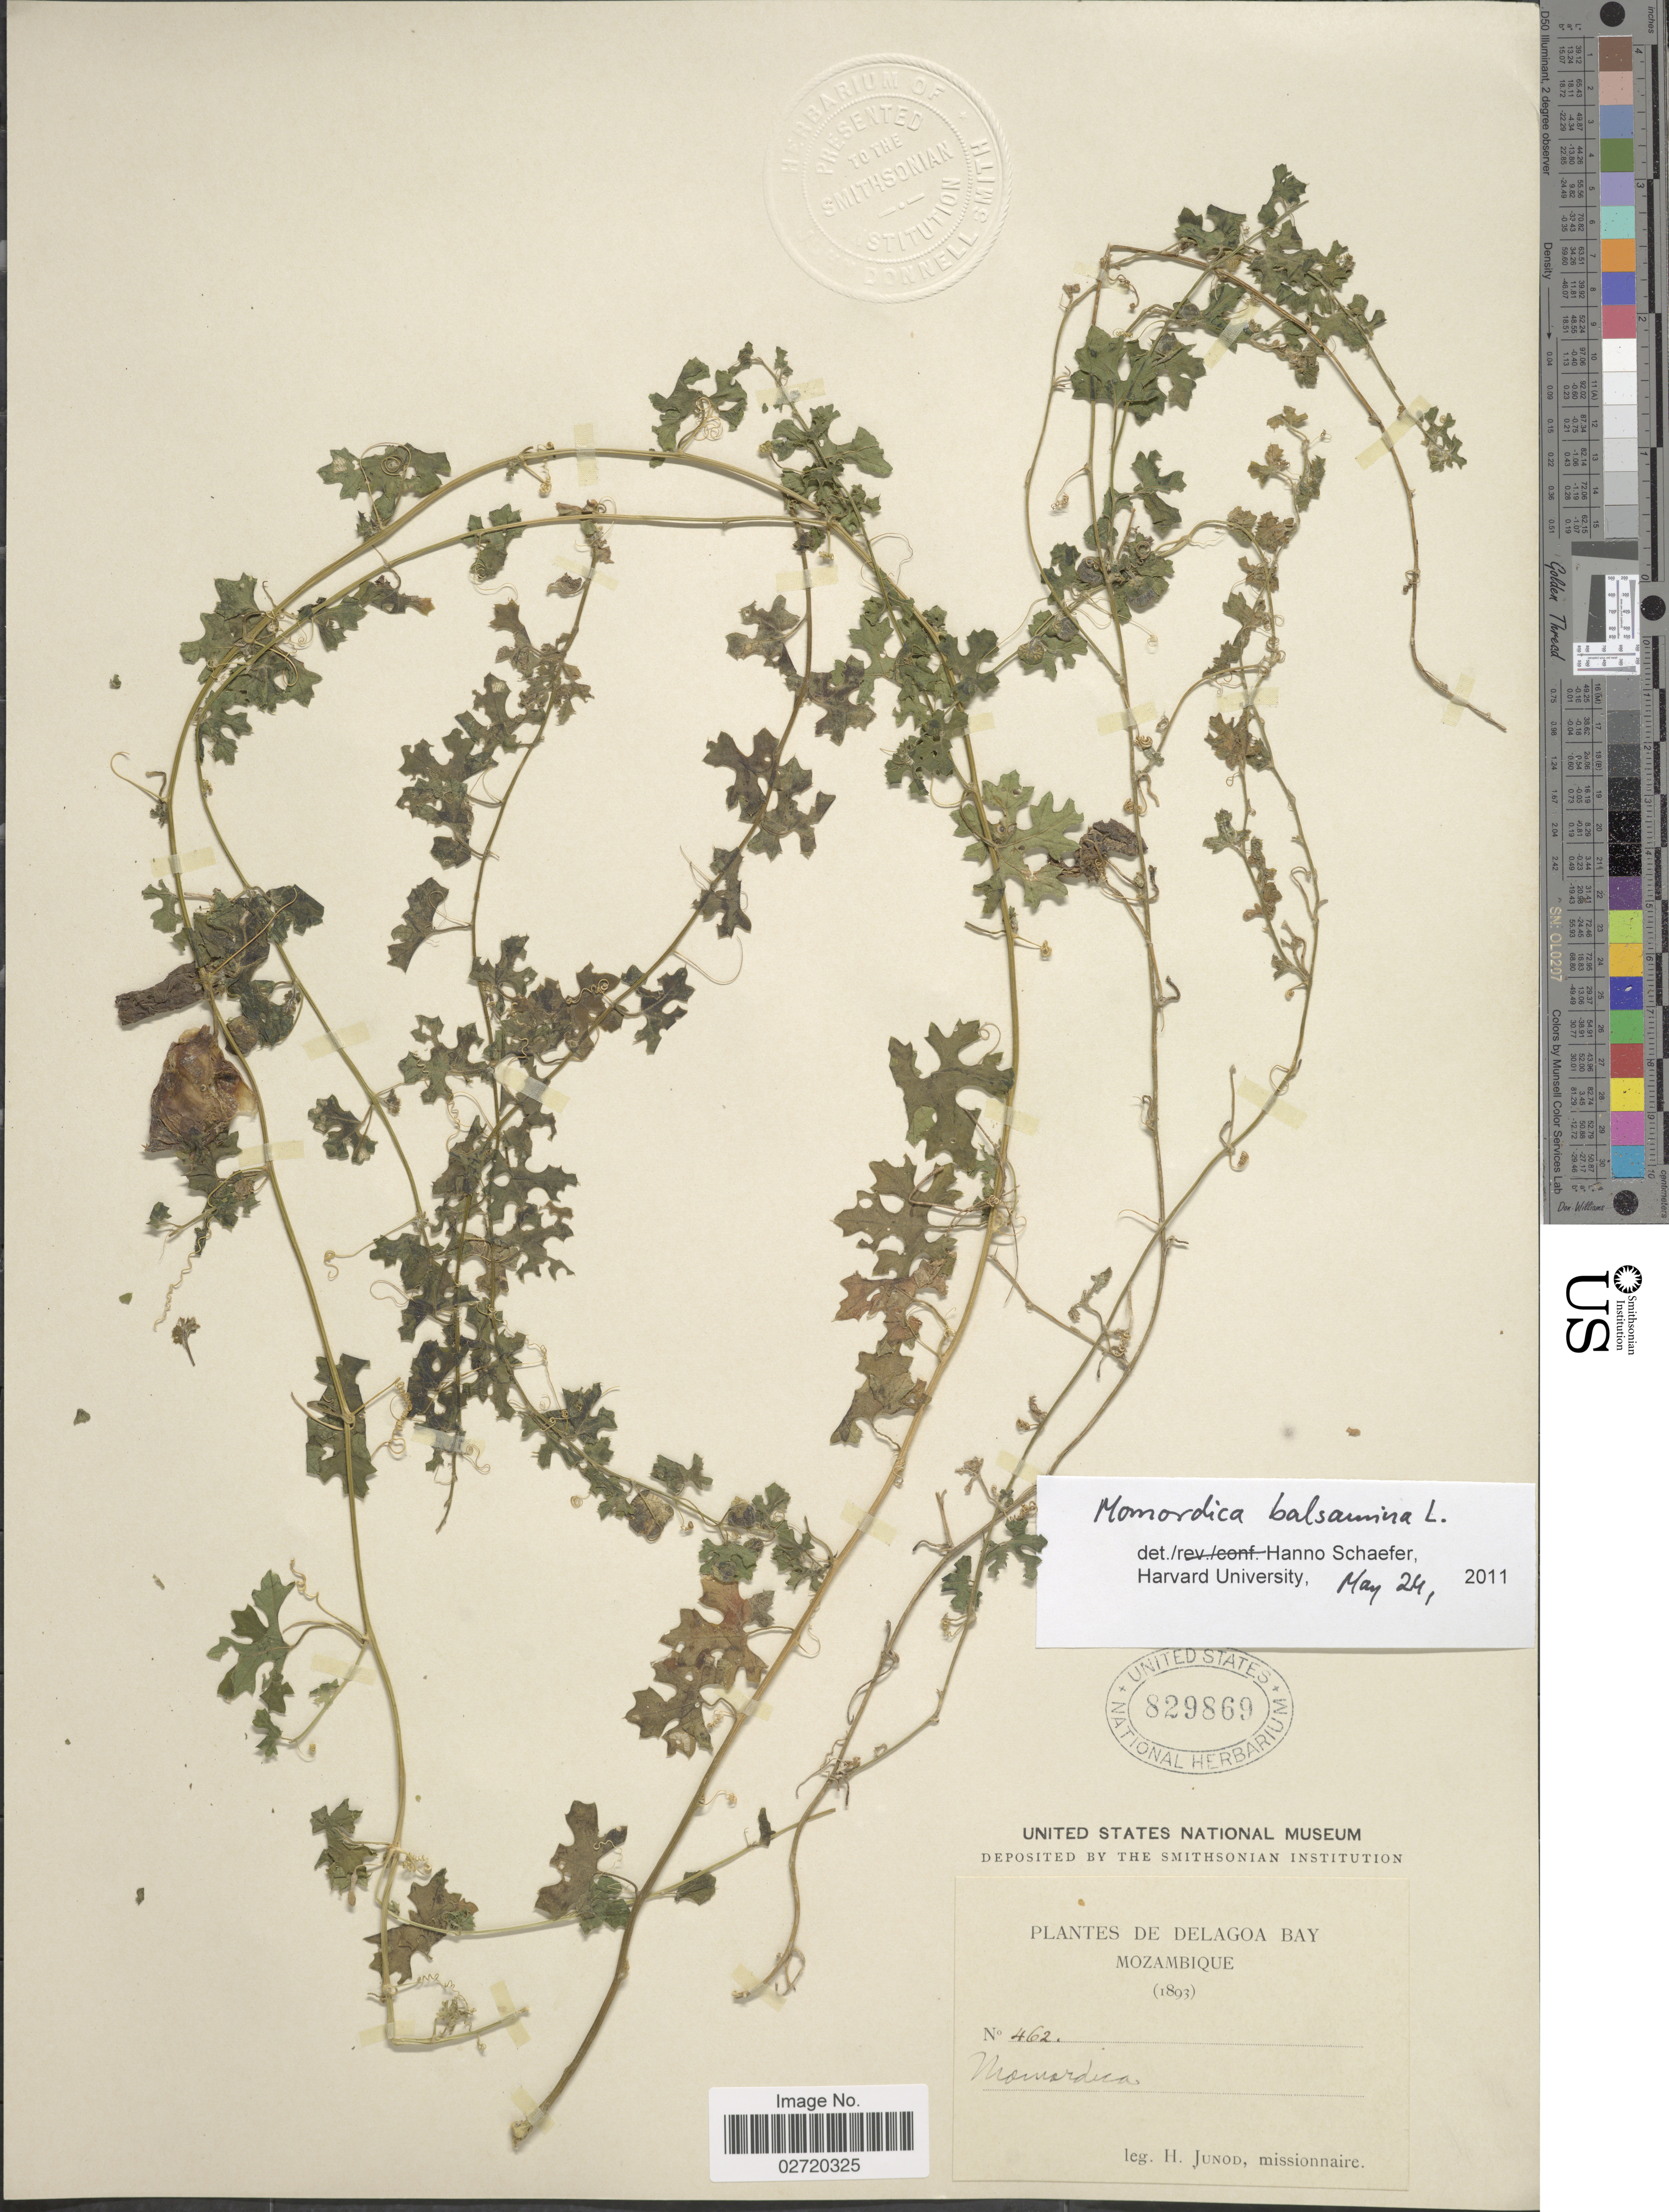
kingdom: Plantae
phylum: Tracheophyta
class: Magnoliopsida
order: Cucurbitales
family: Cucurbitaceae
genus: Momordica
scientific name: Momordica balsamina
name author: L.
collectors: H. Junod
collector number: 462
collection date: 1893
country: Mozambique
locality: De Delagoa Bay, Mozambique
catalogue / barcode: US 829869